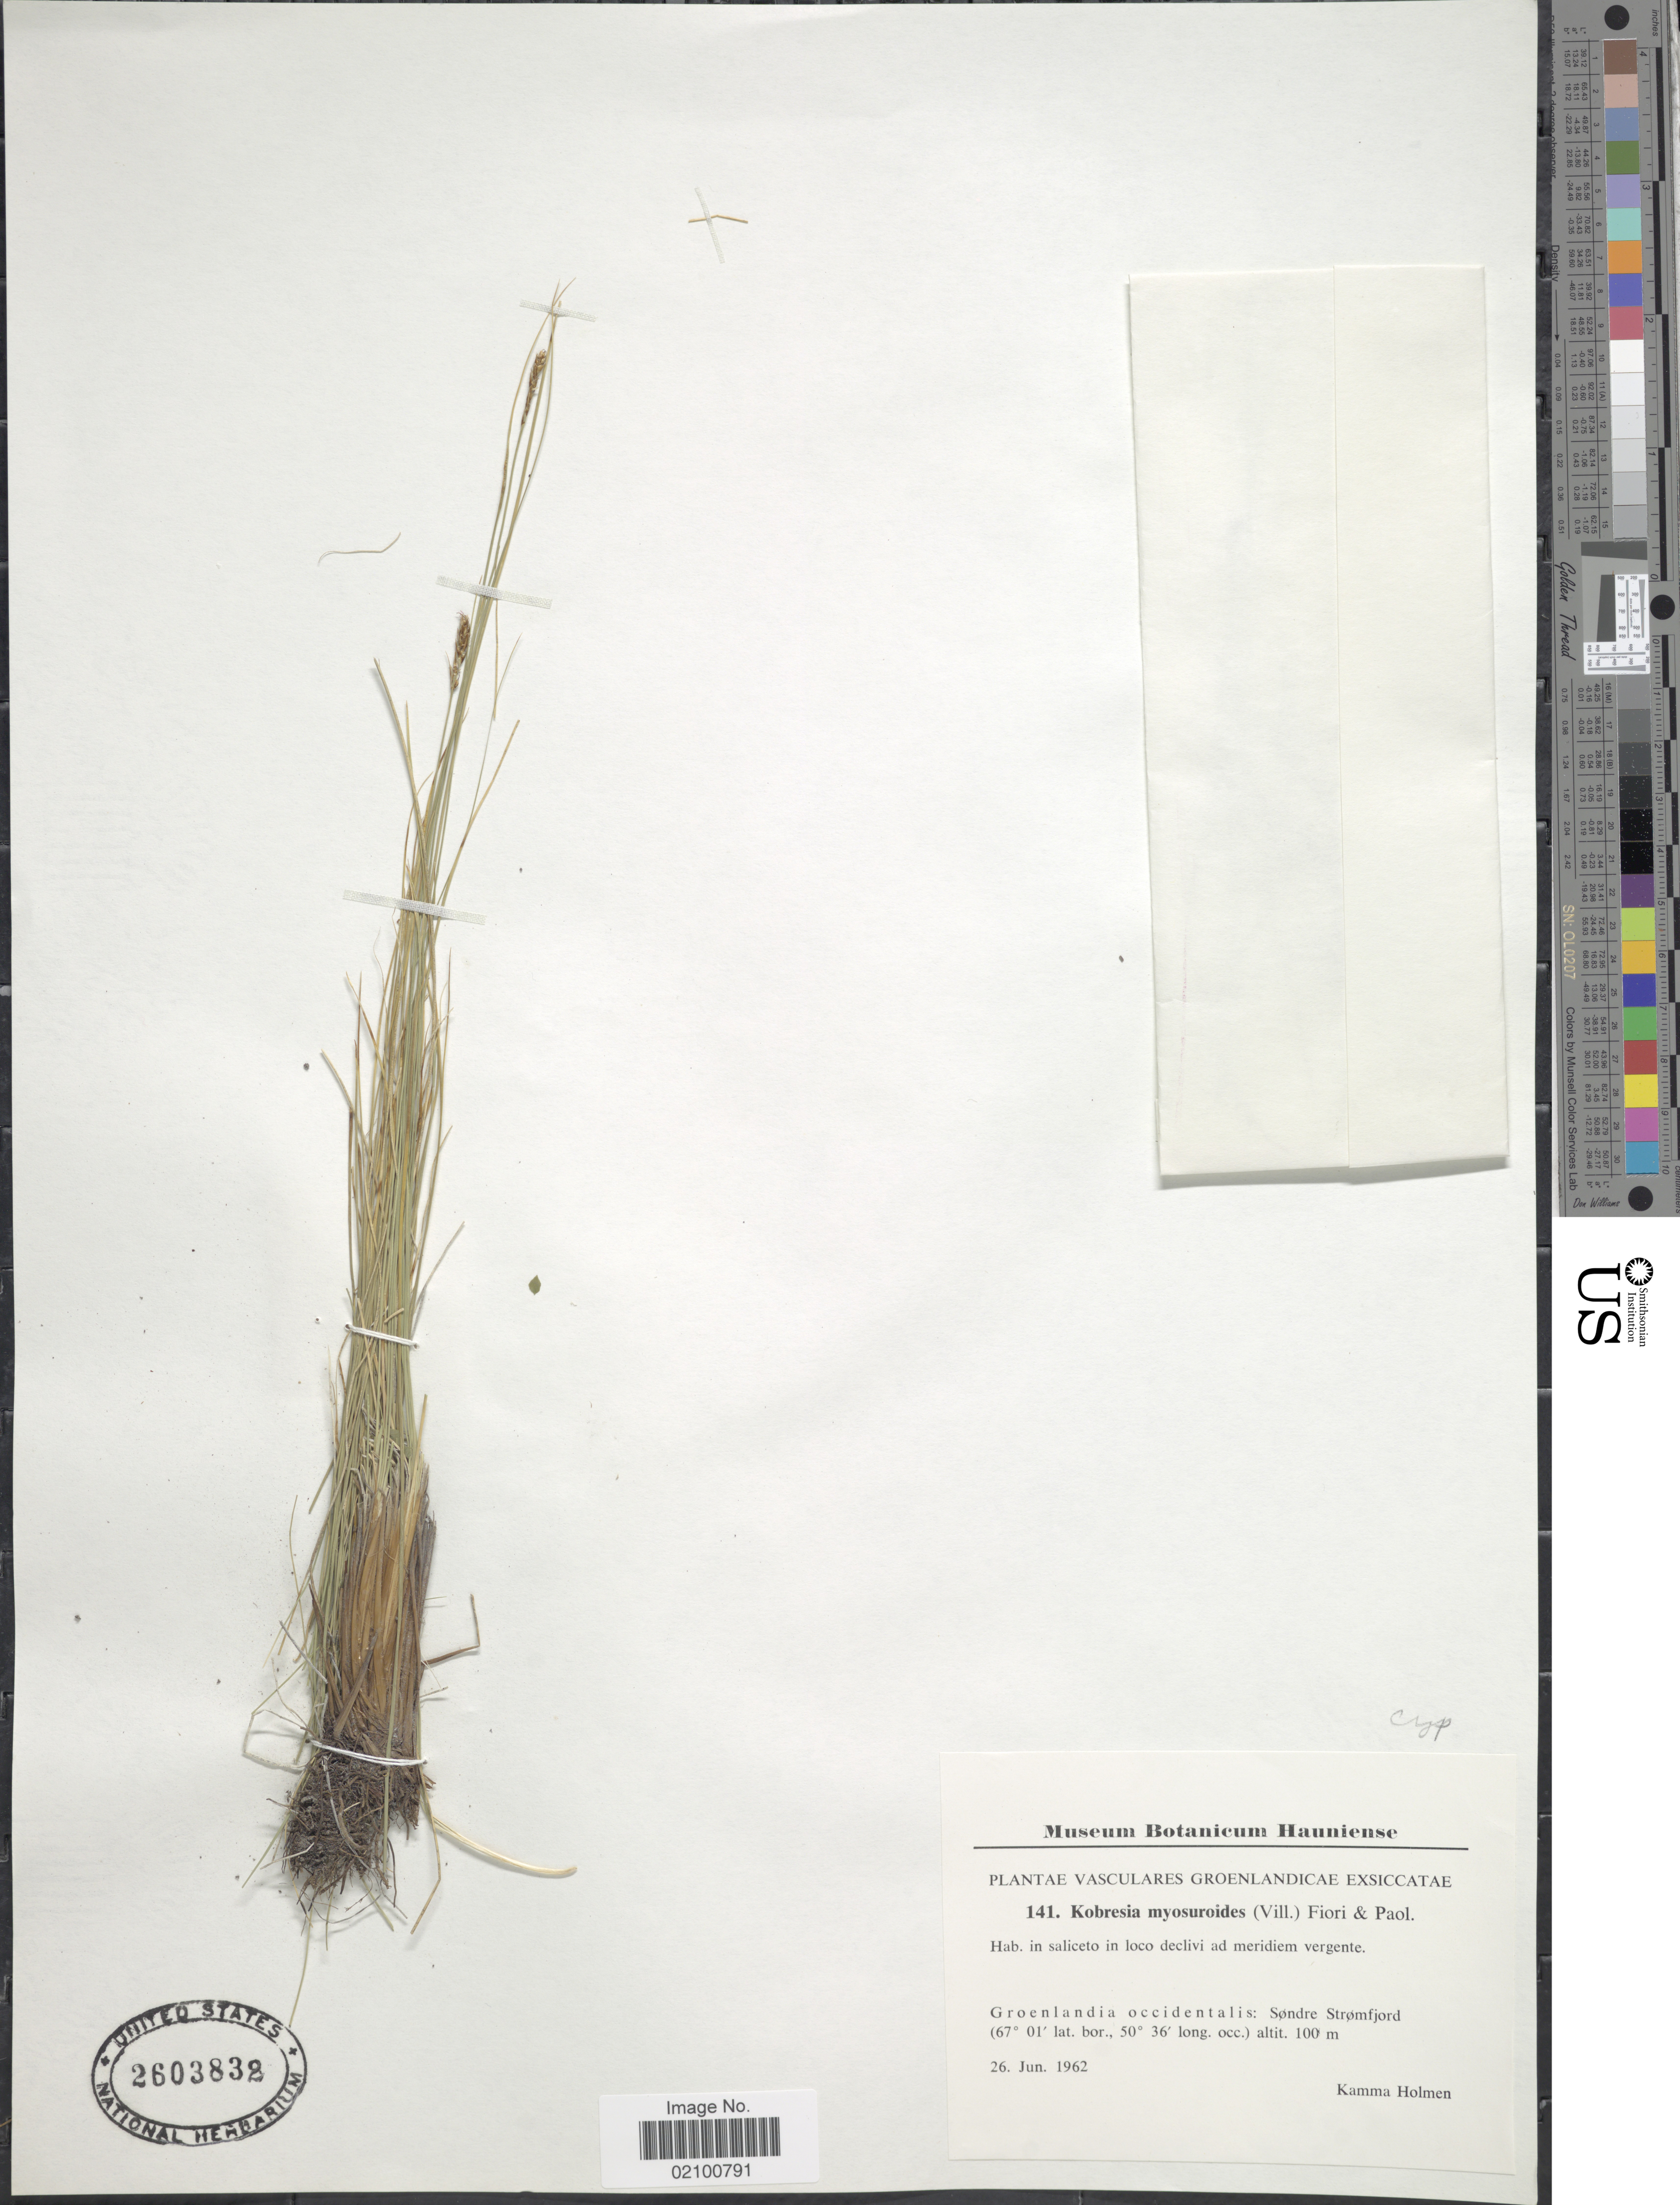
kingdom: Plantae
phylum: Tracheophyta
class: Liliopsida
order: Poales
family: Cyperaceae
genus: Carex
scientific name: Carex myosuroides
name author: Vill.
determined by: Strong, M. T., (US), Smithsonian Institution - National Museum of Natural History (UNITED STATES)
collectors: K. A. Holmen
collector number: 141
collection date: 1962-06-26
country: Greenland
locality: Groenlandia occidentalis, Sondre Stromfjord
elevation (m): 100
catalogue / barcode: US 2603832